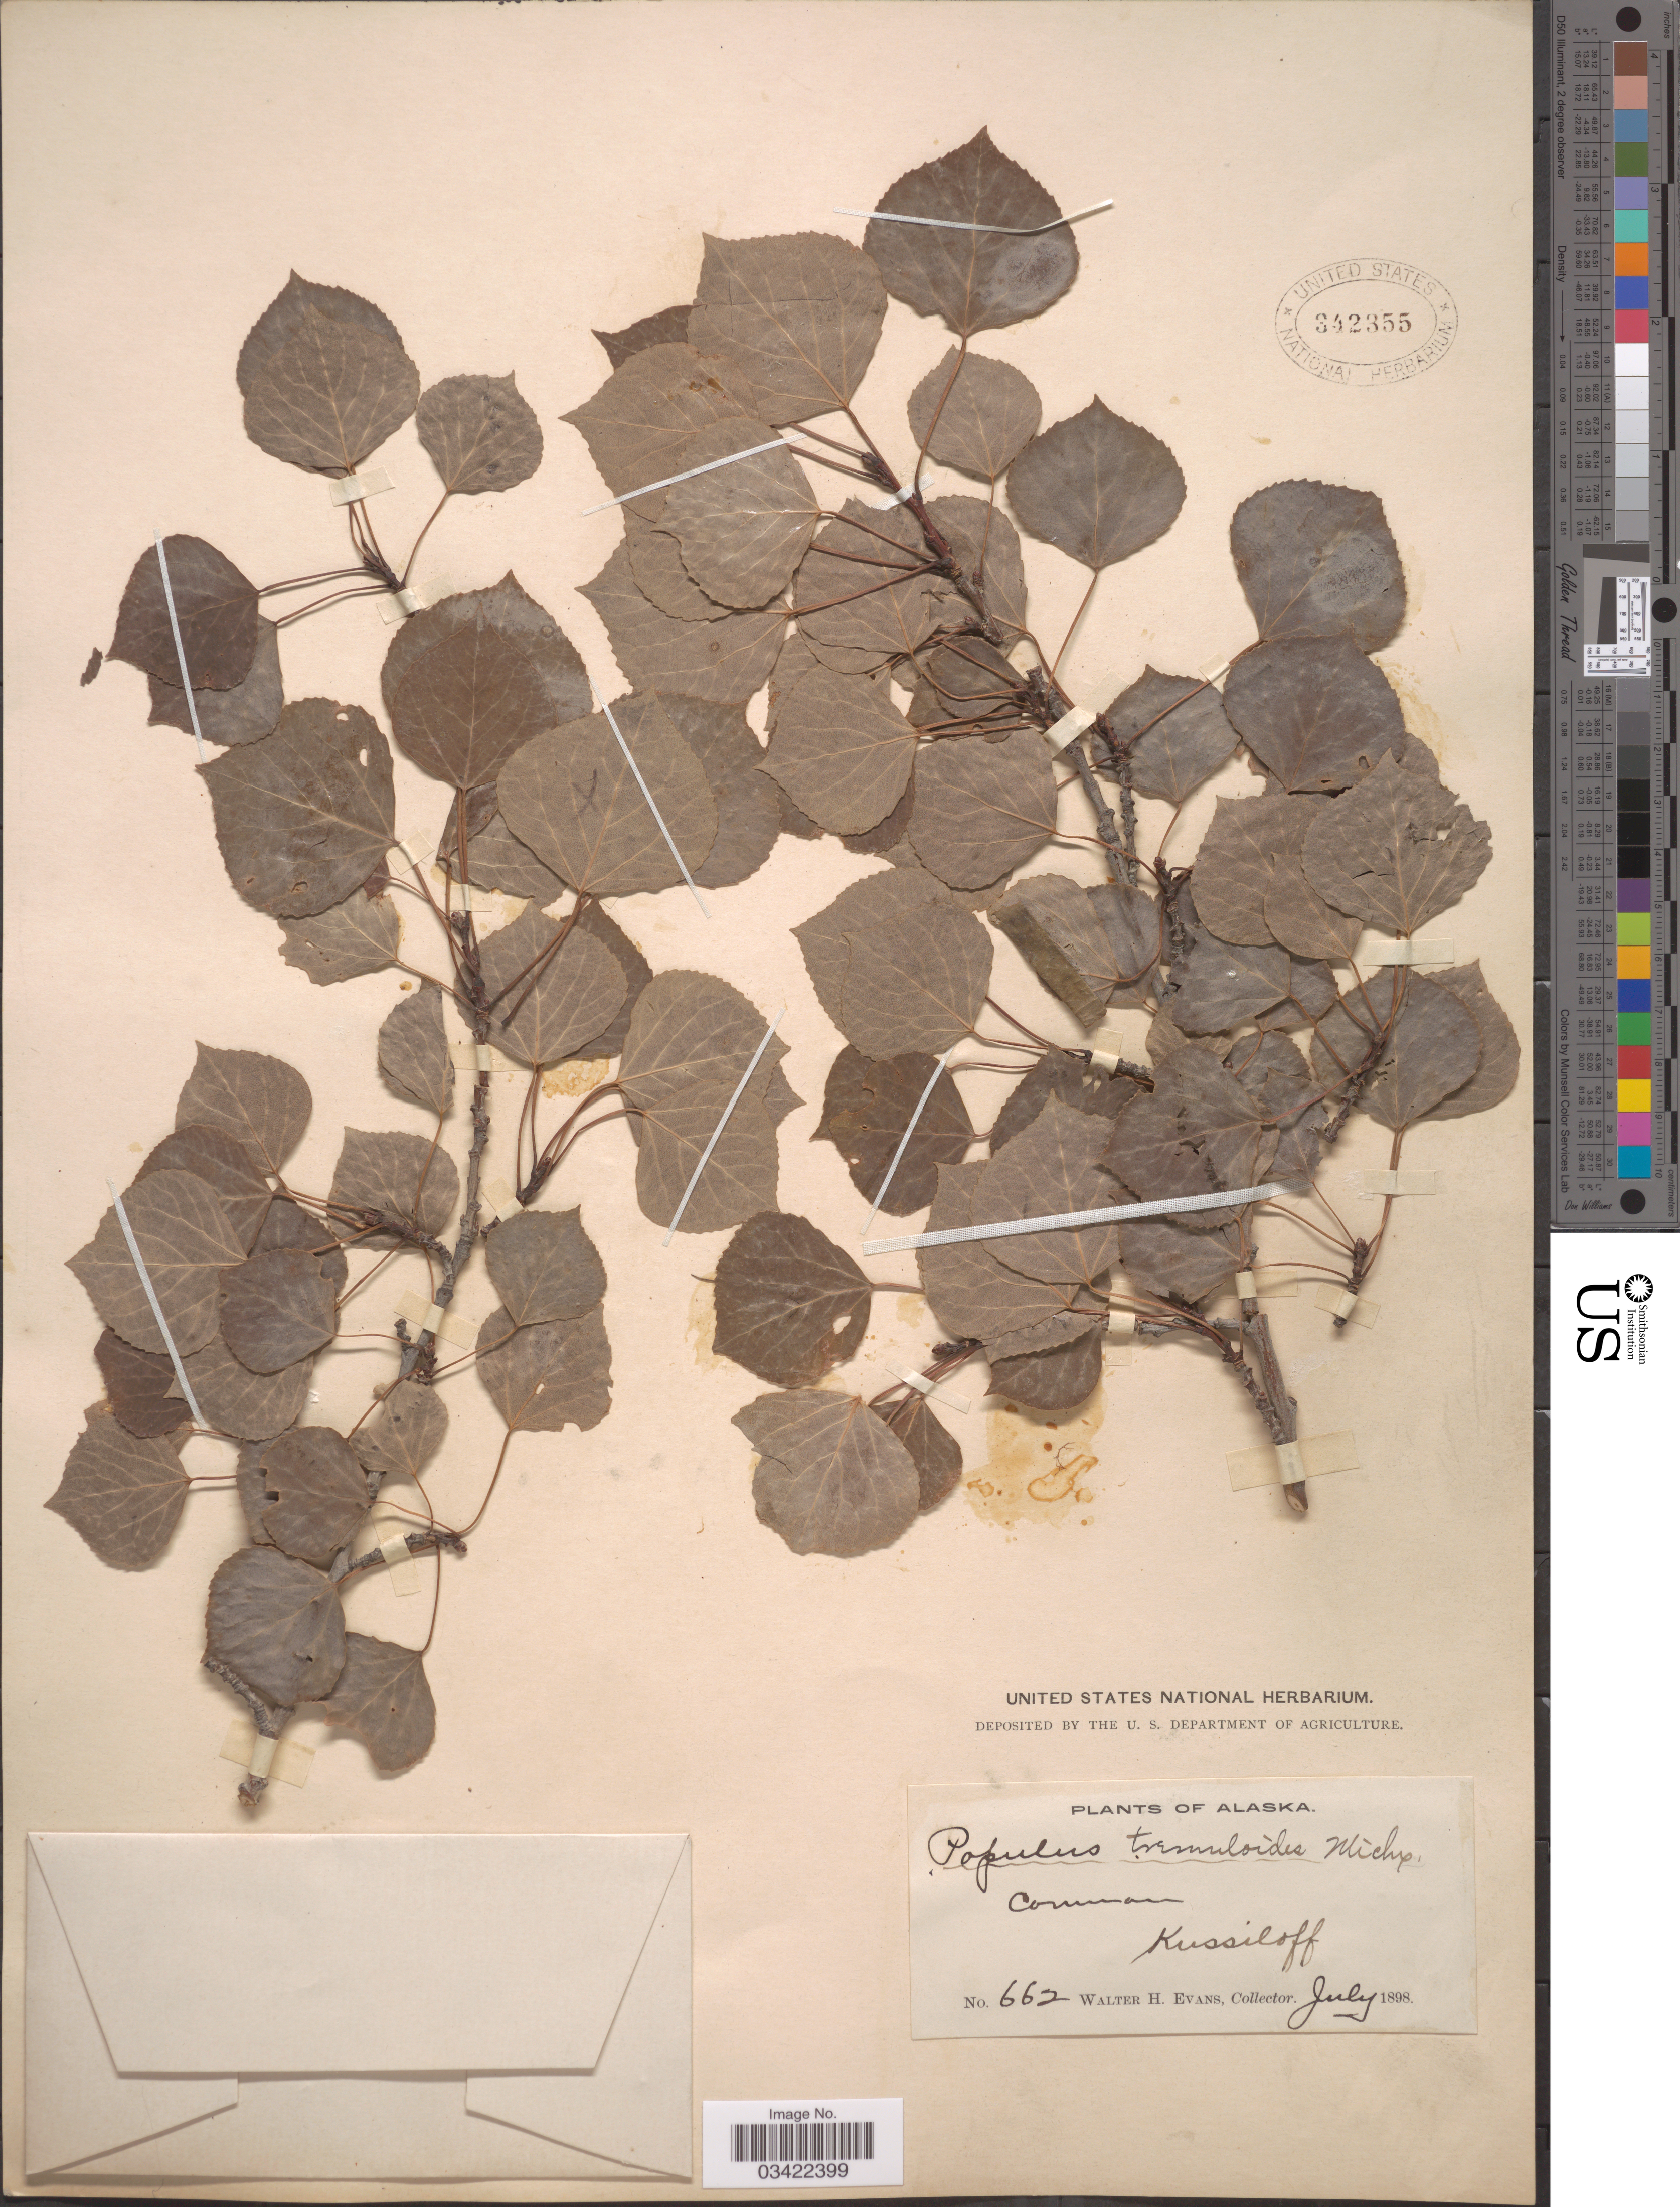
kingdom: Plantae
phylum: Tracheophyta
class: Magnoliopsida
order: Malpighiales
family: Salicaceae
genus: Populus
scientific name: Populus tremuloides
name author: Michx.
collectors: W. H. Evans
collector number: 662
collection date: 1898-07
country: United States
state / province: Alaska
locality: Kussiloff.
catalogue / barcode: US 342355